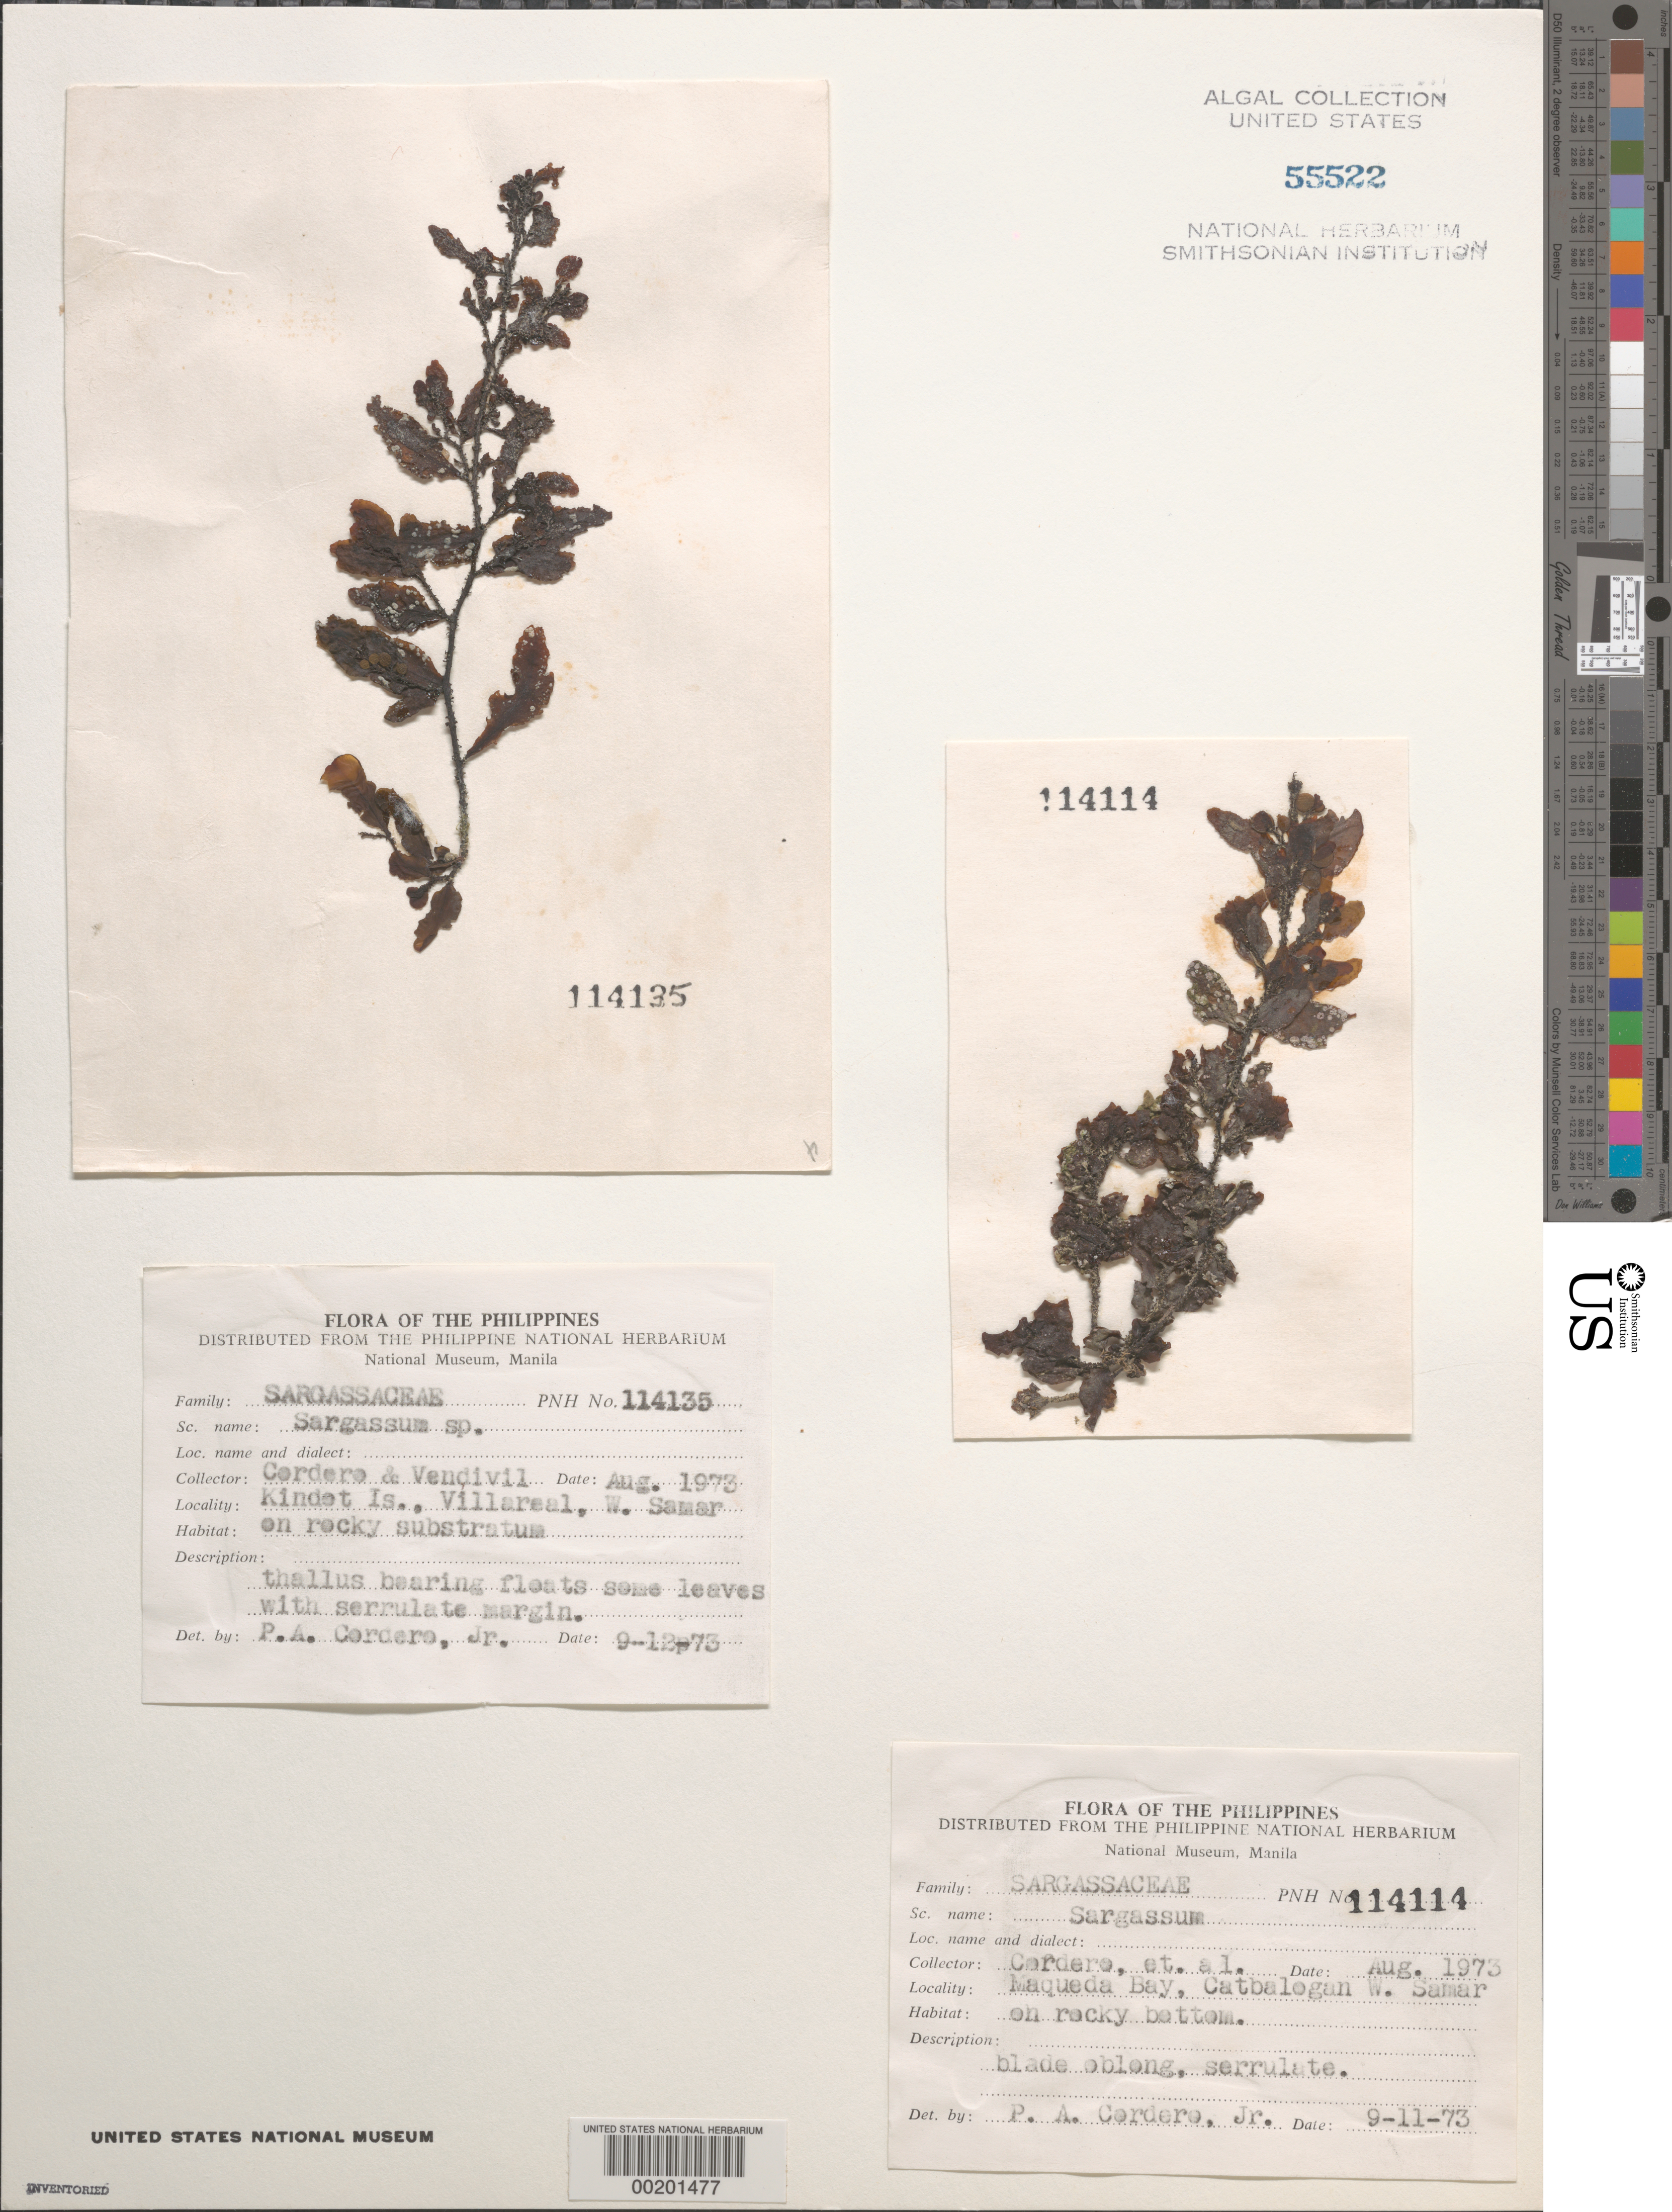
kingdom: Chromista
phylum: Ochrophyta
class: Phaeophyceae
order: Fucales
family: Sargassaceae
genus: Sargassum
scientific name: Sargassum sp.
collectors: P. A. Cordero & W. Vendivil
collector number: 114114 & 114135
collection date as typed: Aug 1973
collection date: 1973-08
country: Philippines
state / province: Eastern Visayas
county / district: Western Samar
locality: Kindet island, villareal, and magueda bay, catbalogan, west samar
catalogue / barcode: US 55522